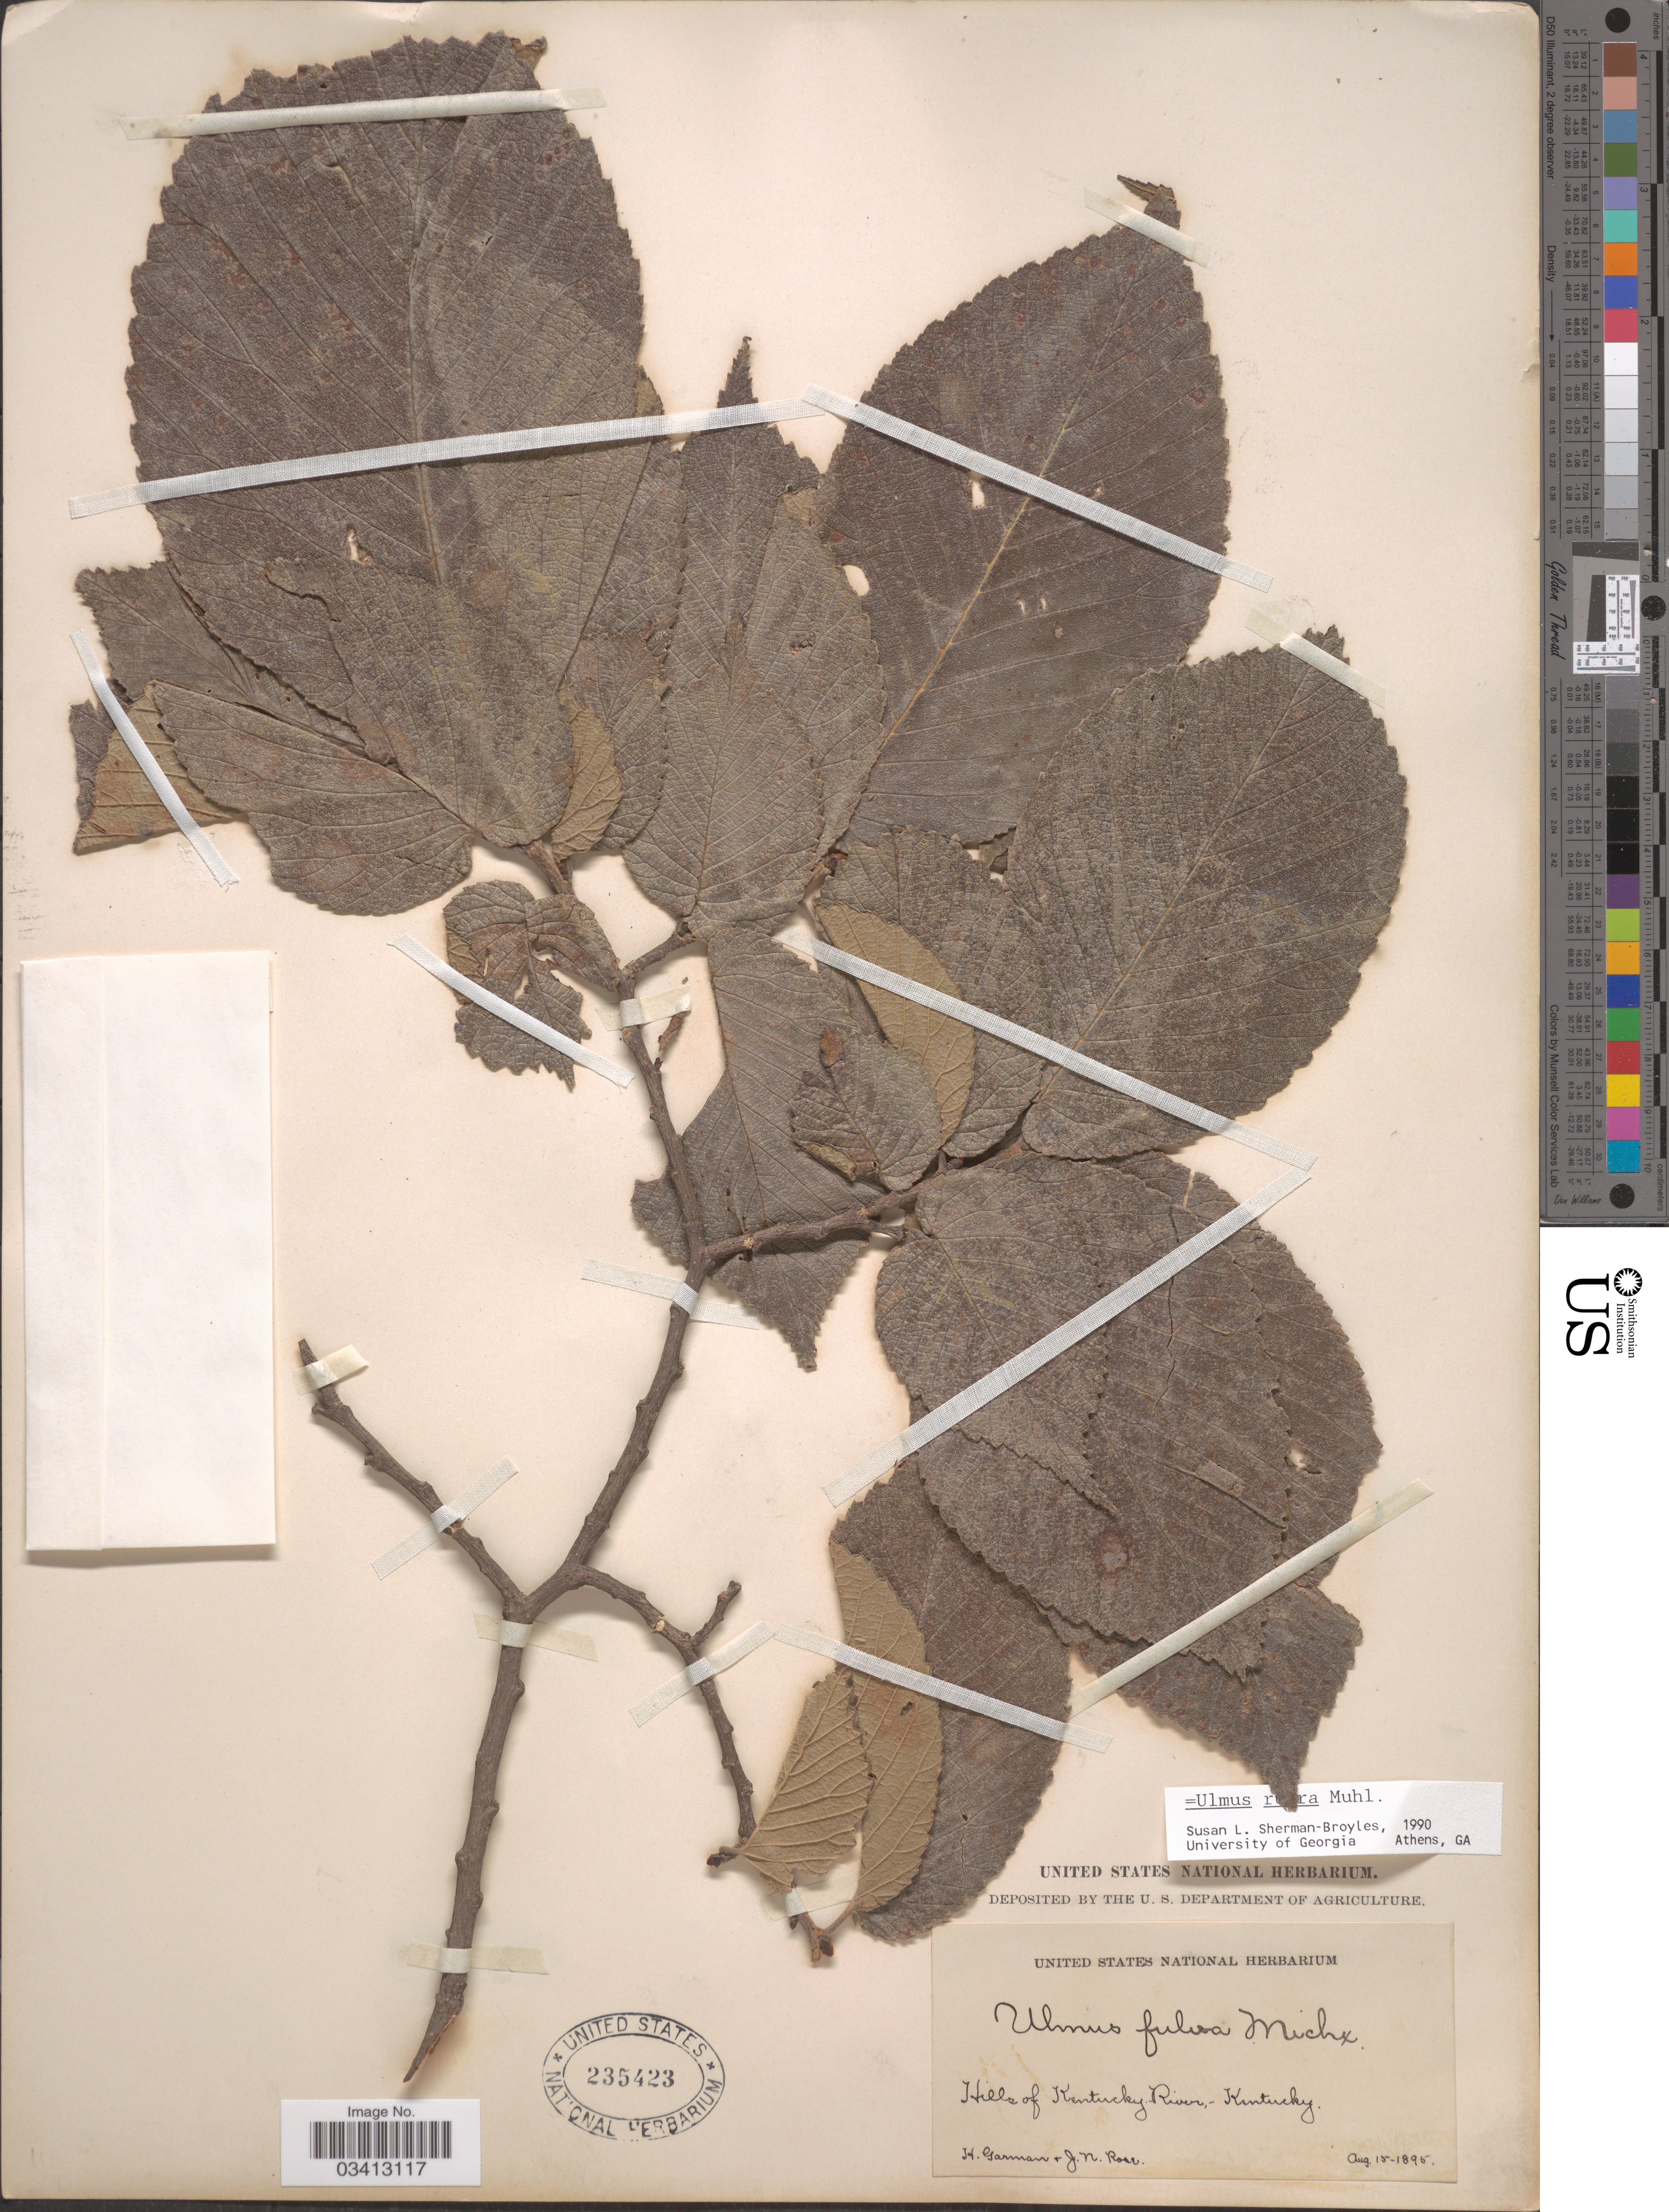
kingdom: Plantae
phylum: Tracheophyta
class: Magnoliopsida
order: Rosales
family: Ulmaceae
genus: Ulmus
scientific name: Ulmus rubra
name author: Muhl.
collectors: H. Garman & J. N. Rose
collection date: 1895-08-15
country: United States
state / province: Kentucky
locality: Hills of Kentucky River.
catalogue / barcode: US 235423